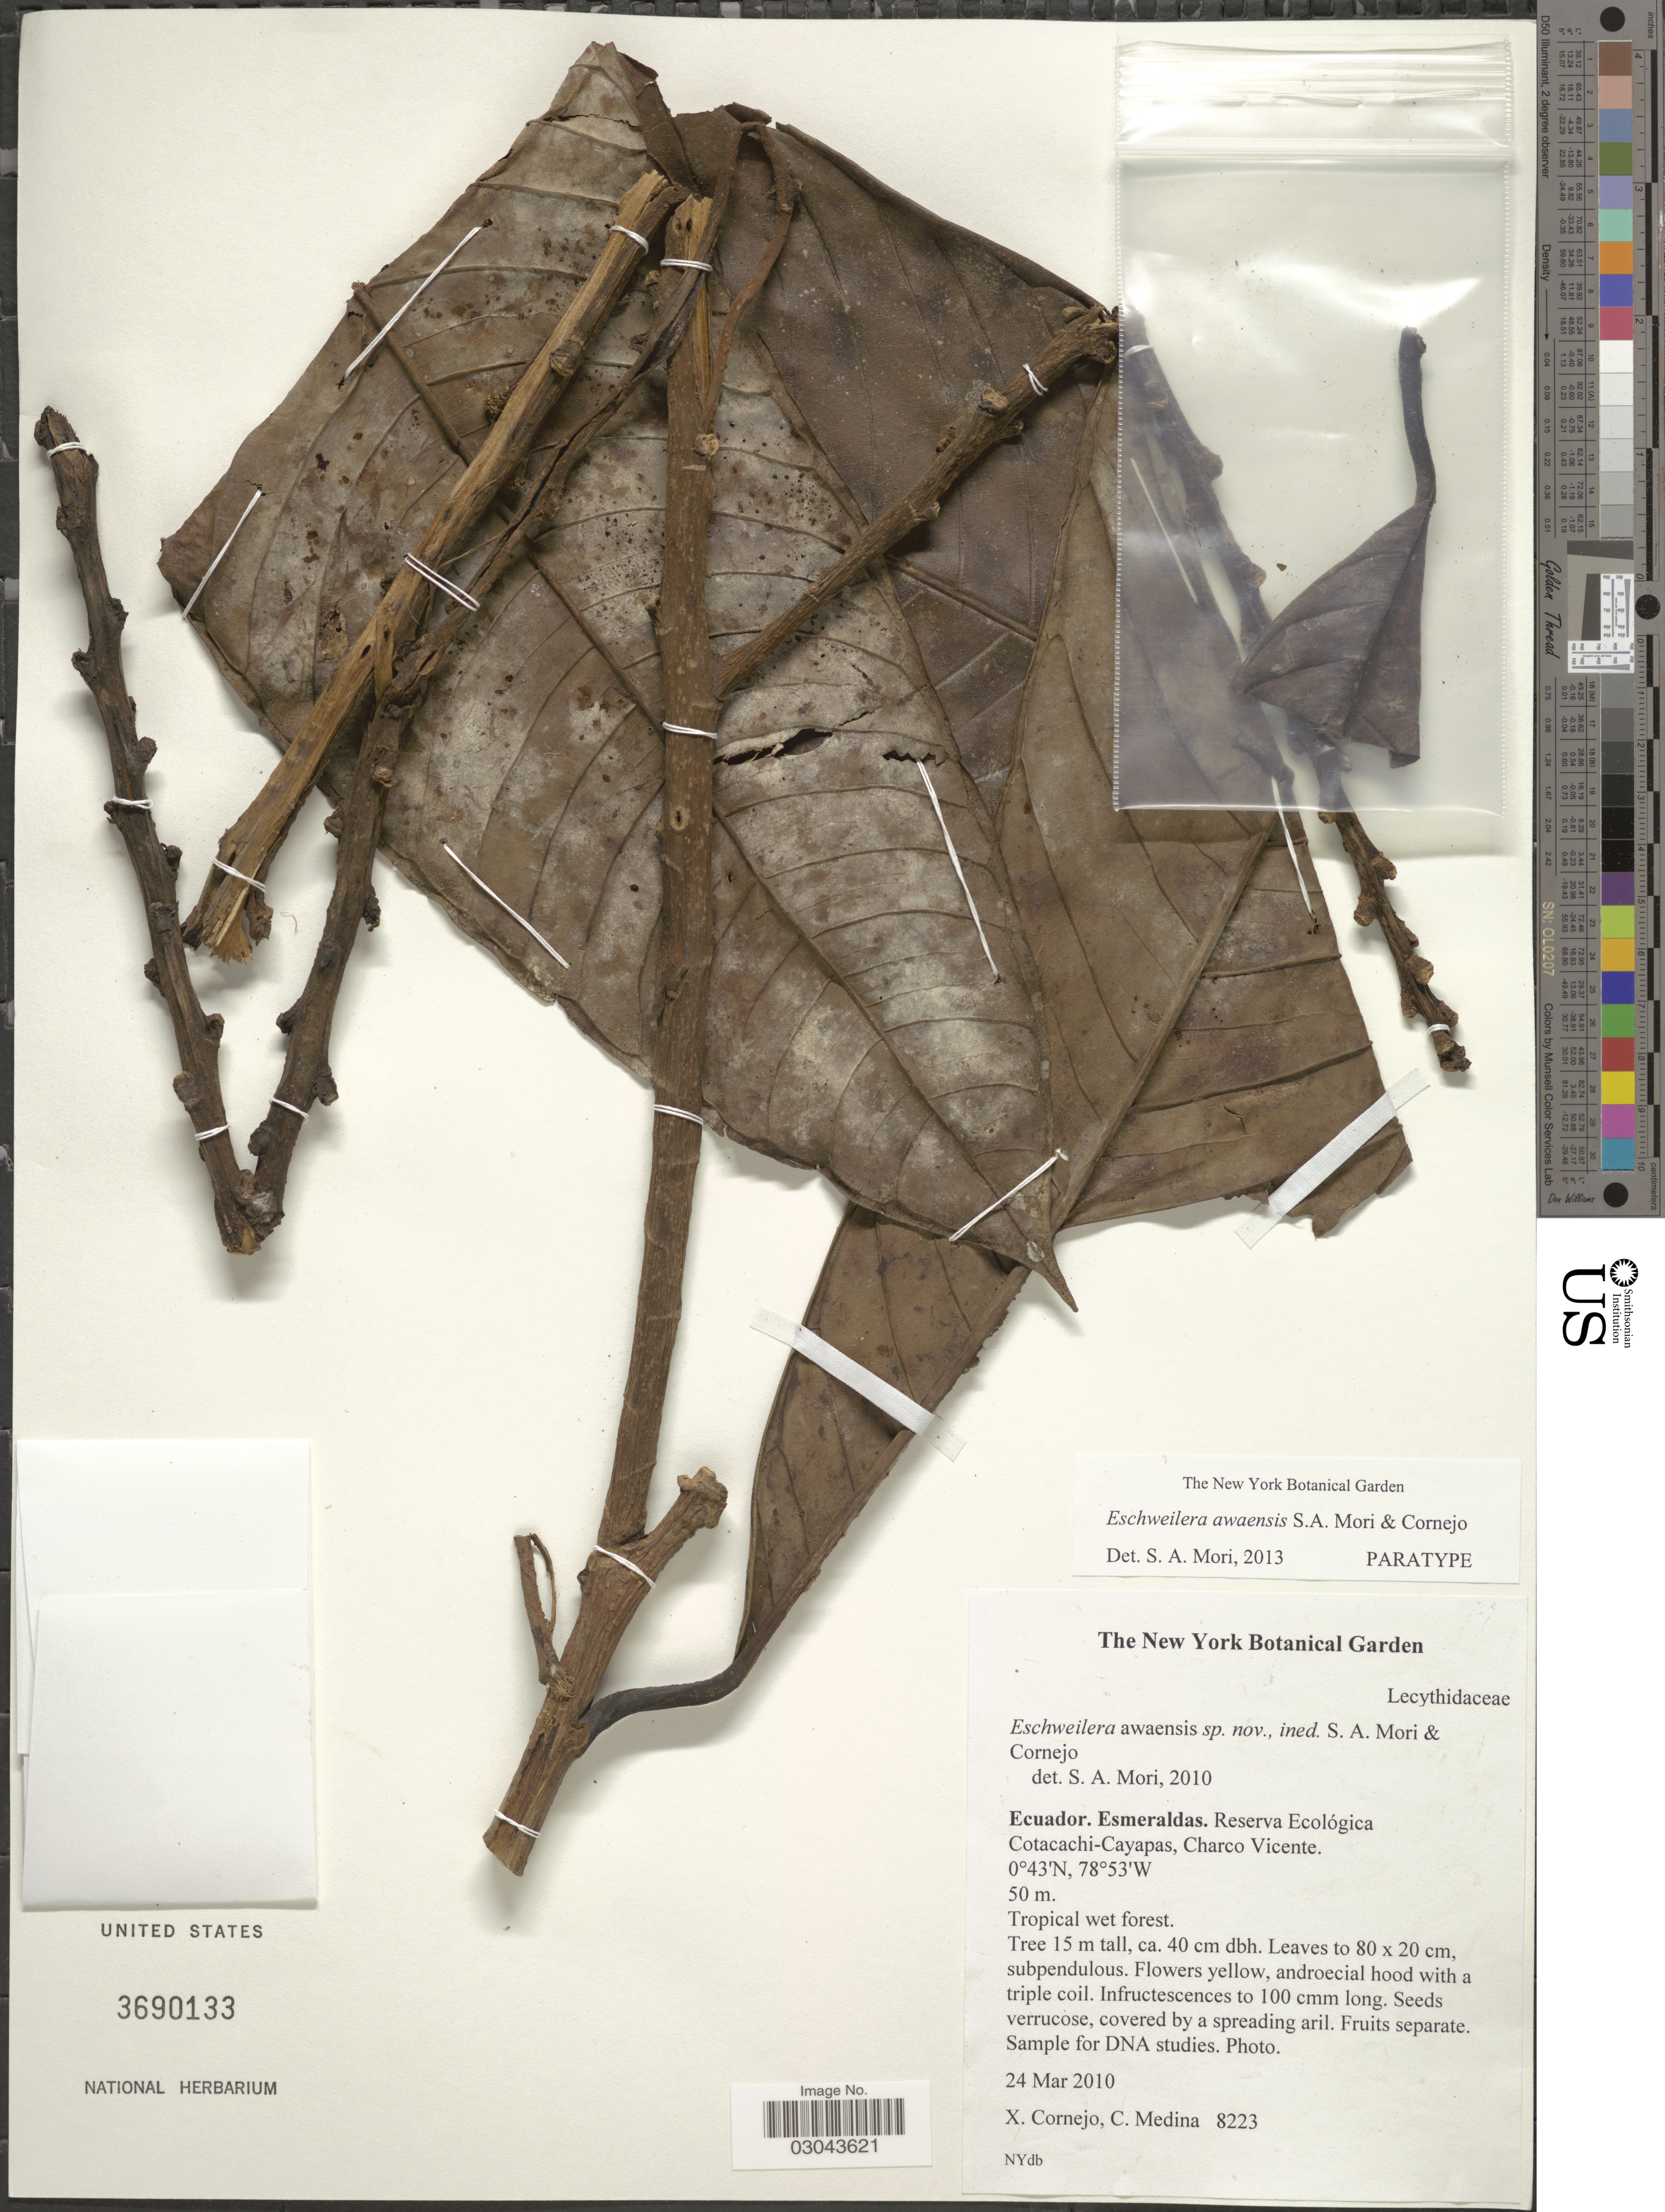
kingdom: Plantae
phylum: Tracheophyta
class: Magnoliopsida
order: Ericales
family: Lecythidaceae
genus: Eschweilera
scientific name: Eschweilera awaensis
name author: S.A. Mori & Cornejo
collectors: X. F. Cornejo & C. Medina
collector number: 8223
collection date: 2010-03-24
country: Ecuador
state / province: Esmeraldas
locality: Reserva Ecológica Cotacachi-Cayapas, Charco Vicente.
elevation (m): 50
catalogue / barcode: US 2690133